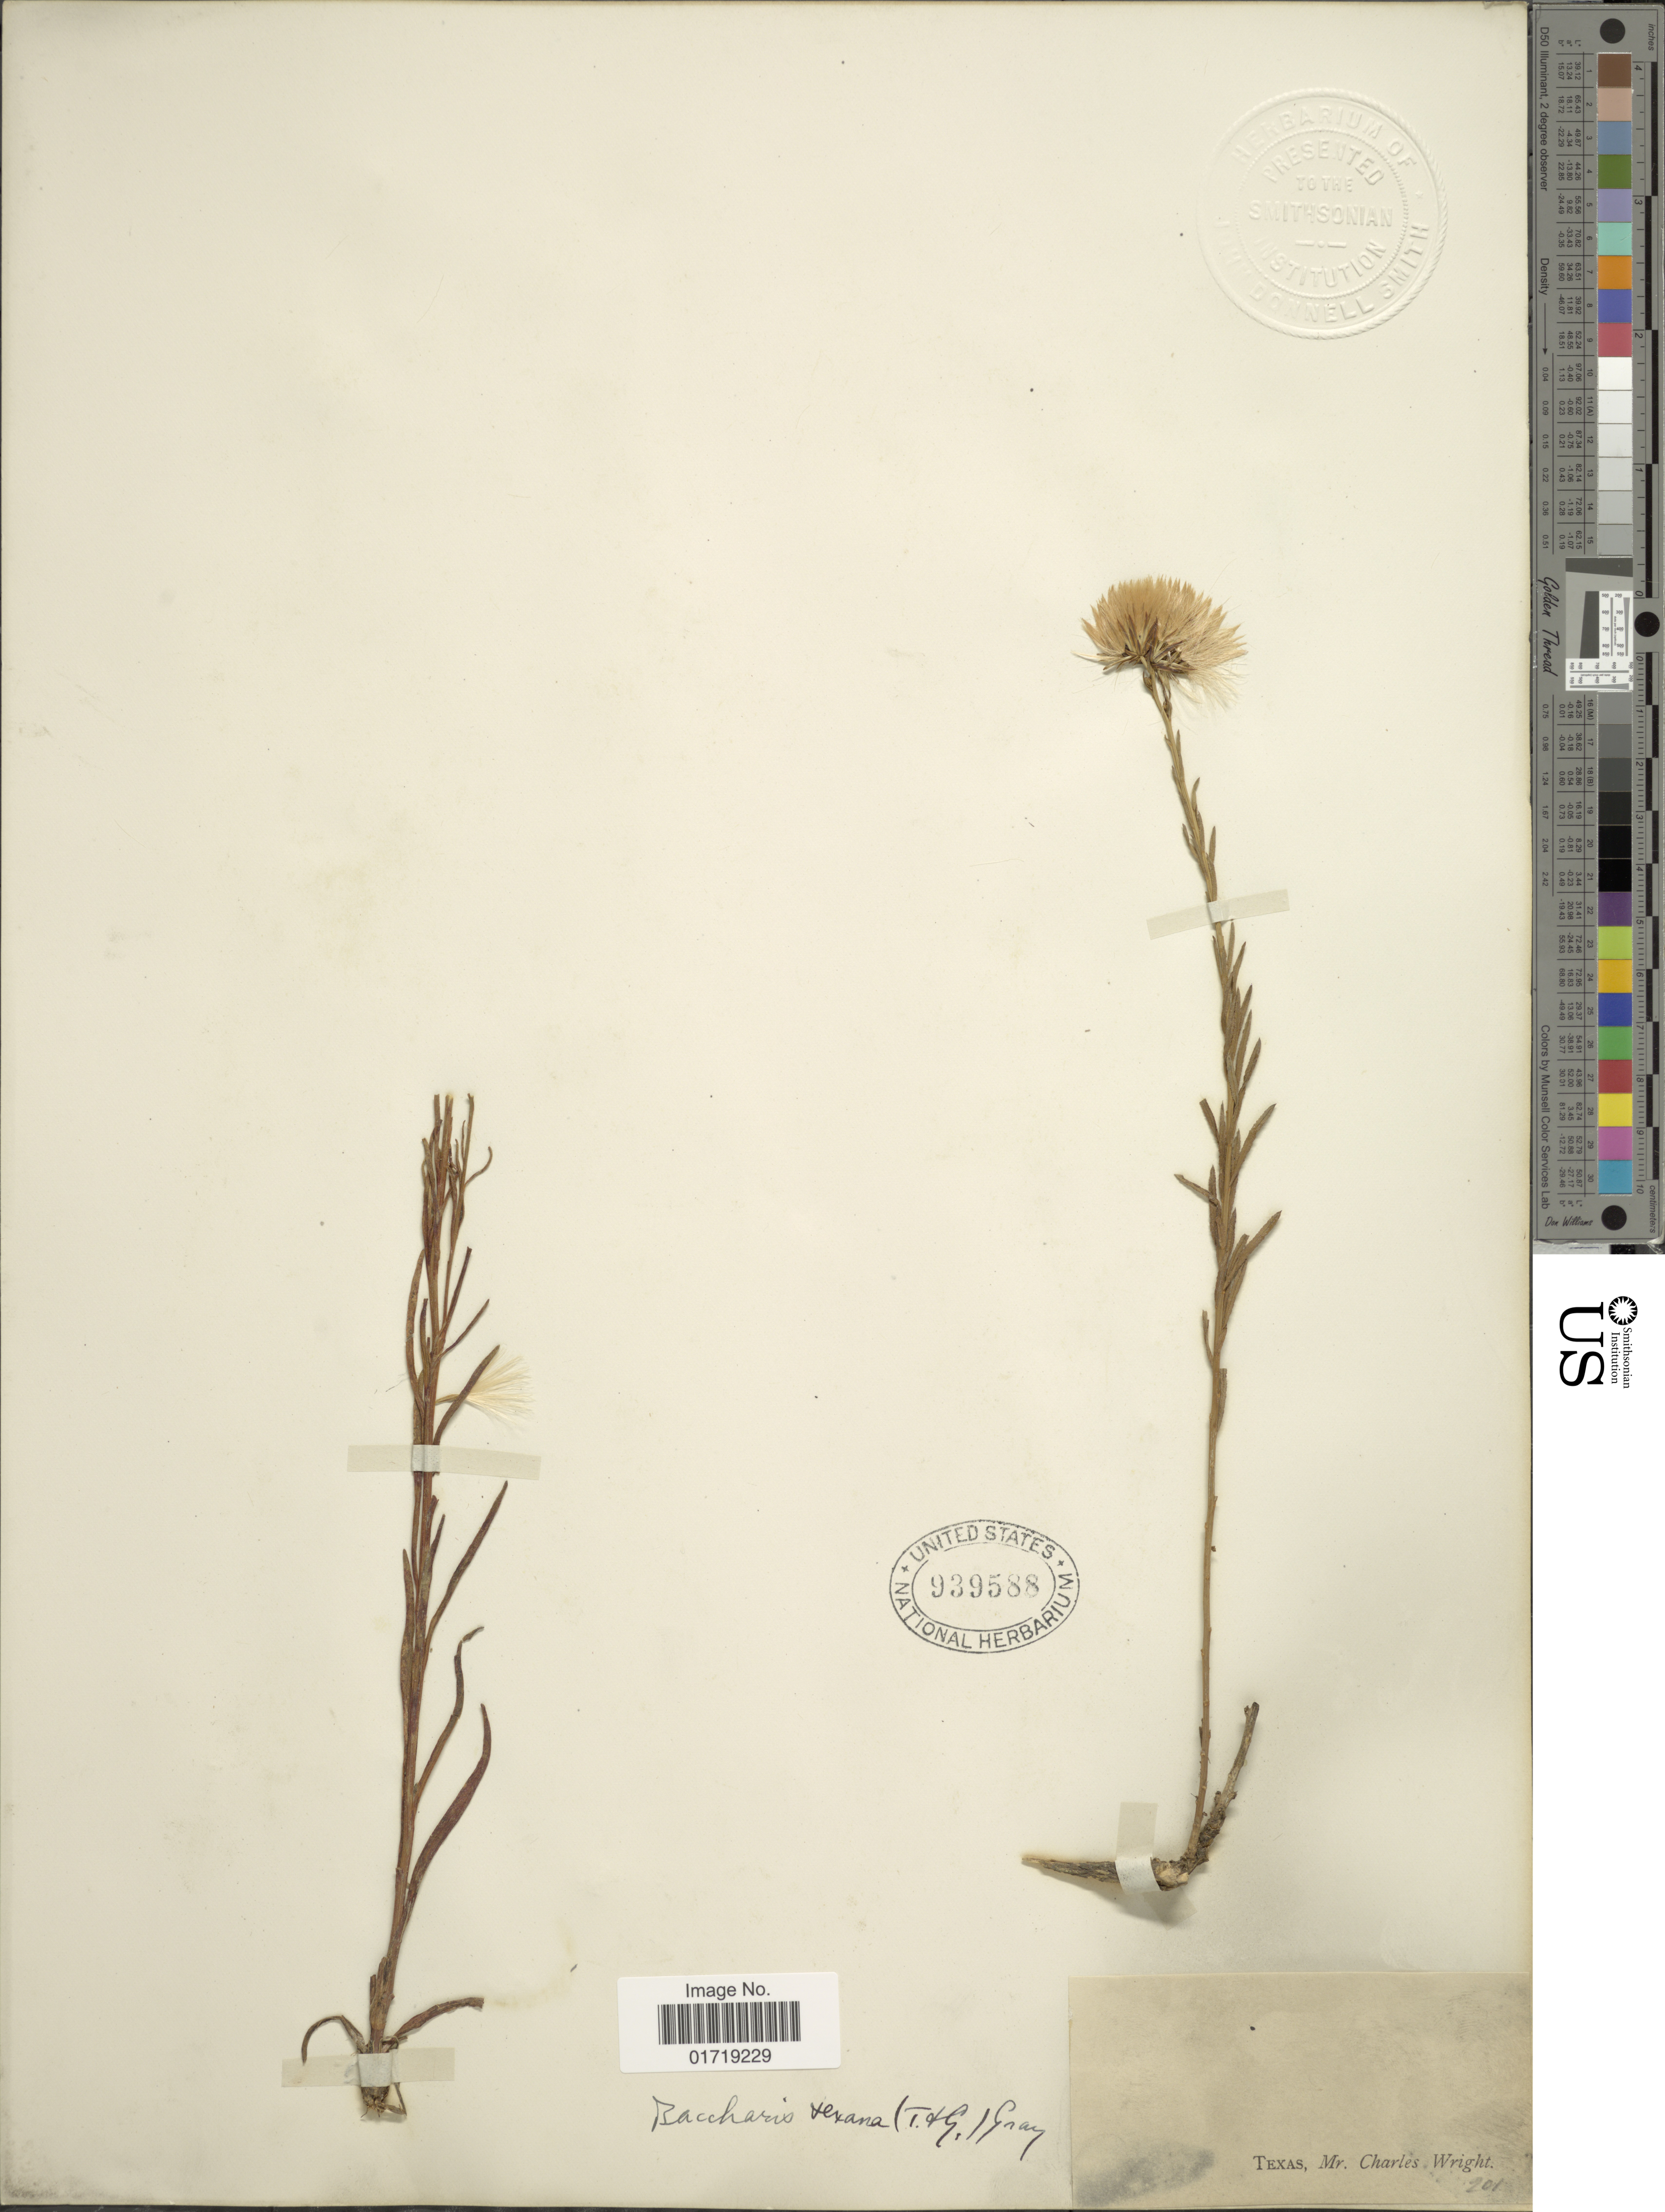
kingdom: Plantae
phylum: Tracheophyta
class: Magnoliopsida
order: Asterales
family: Asteraceae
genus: Baccharis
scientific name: Baccharis texana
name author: (Torr.) A. Gray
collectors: C. Wright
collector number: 201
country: United States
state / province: Texas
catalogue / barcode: US 939588